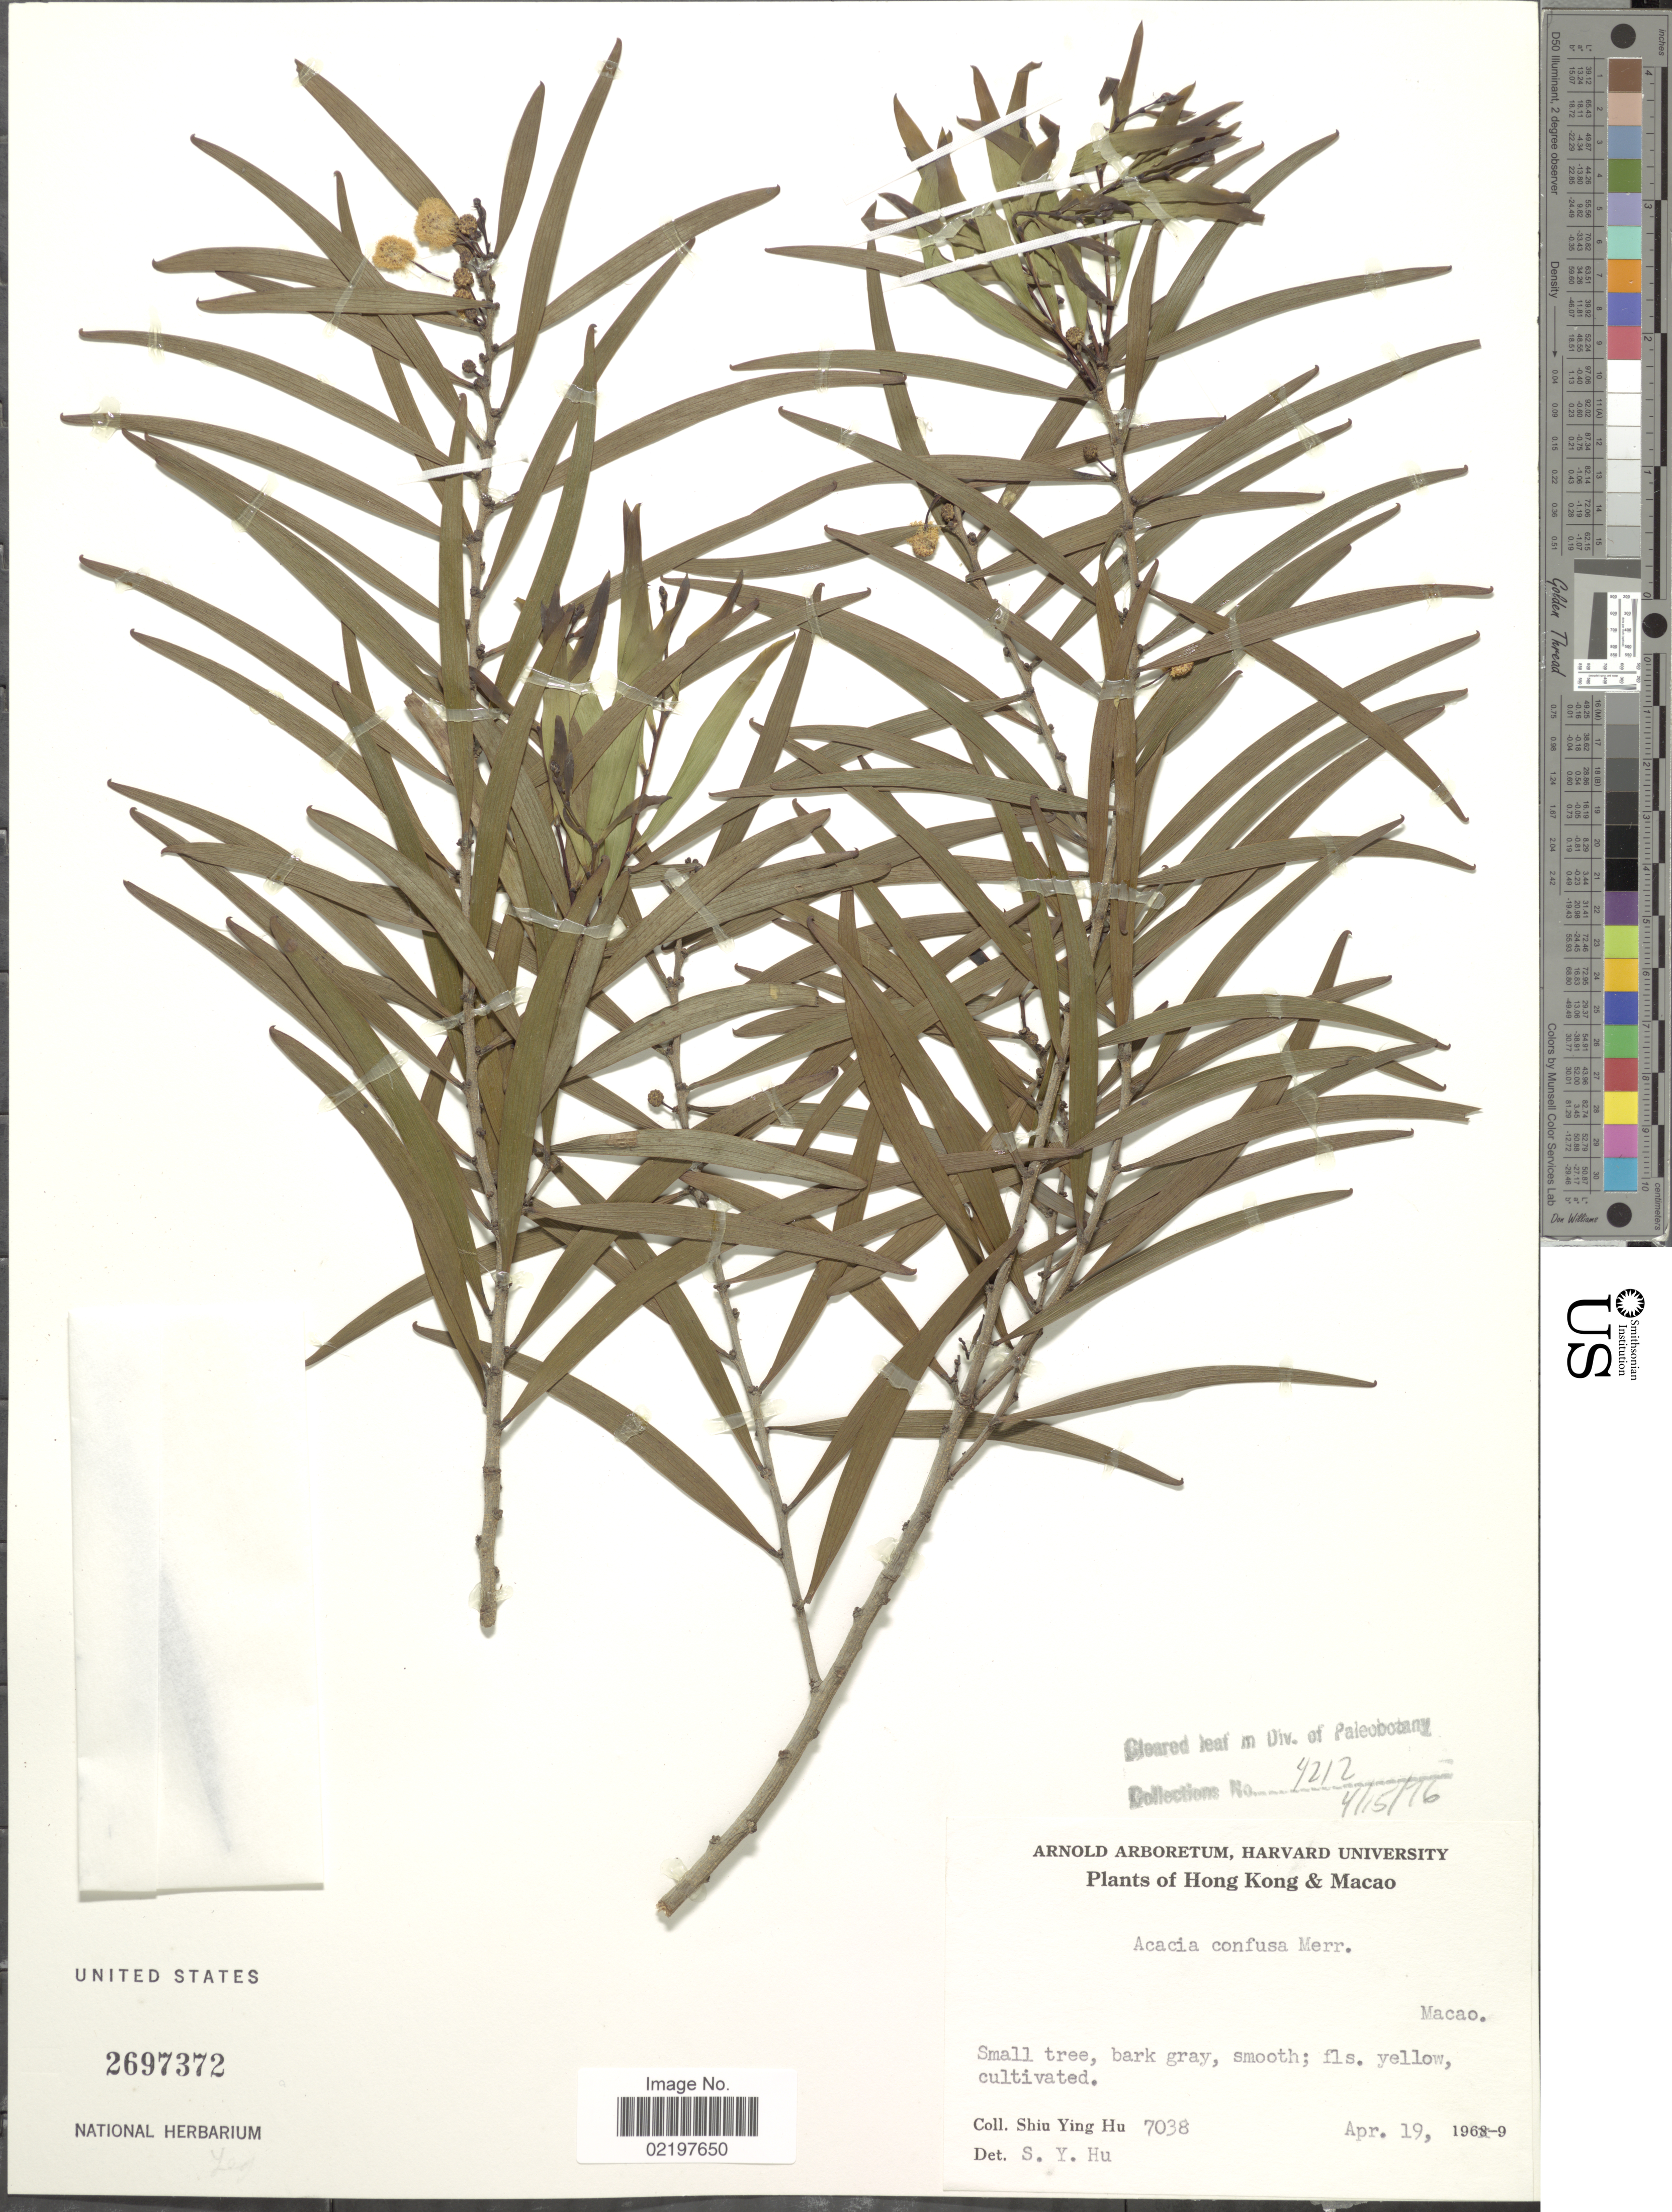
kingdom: Plantae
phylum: Tracheophyta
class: Magnoliopsida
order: Fabales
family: Fabaceae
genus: Acacia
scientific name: Acacia confusa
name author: Merr.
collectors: S. Y. Hu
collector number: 7038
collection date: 1968-04-19/1969-04-19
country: China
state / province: Hong Kong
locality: Hong Kong & Macao, Macao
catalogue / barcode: US 2697372